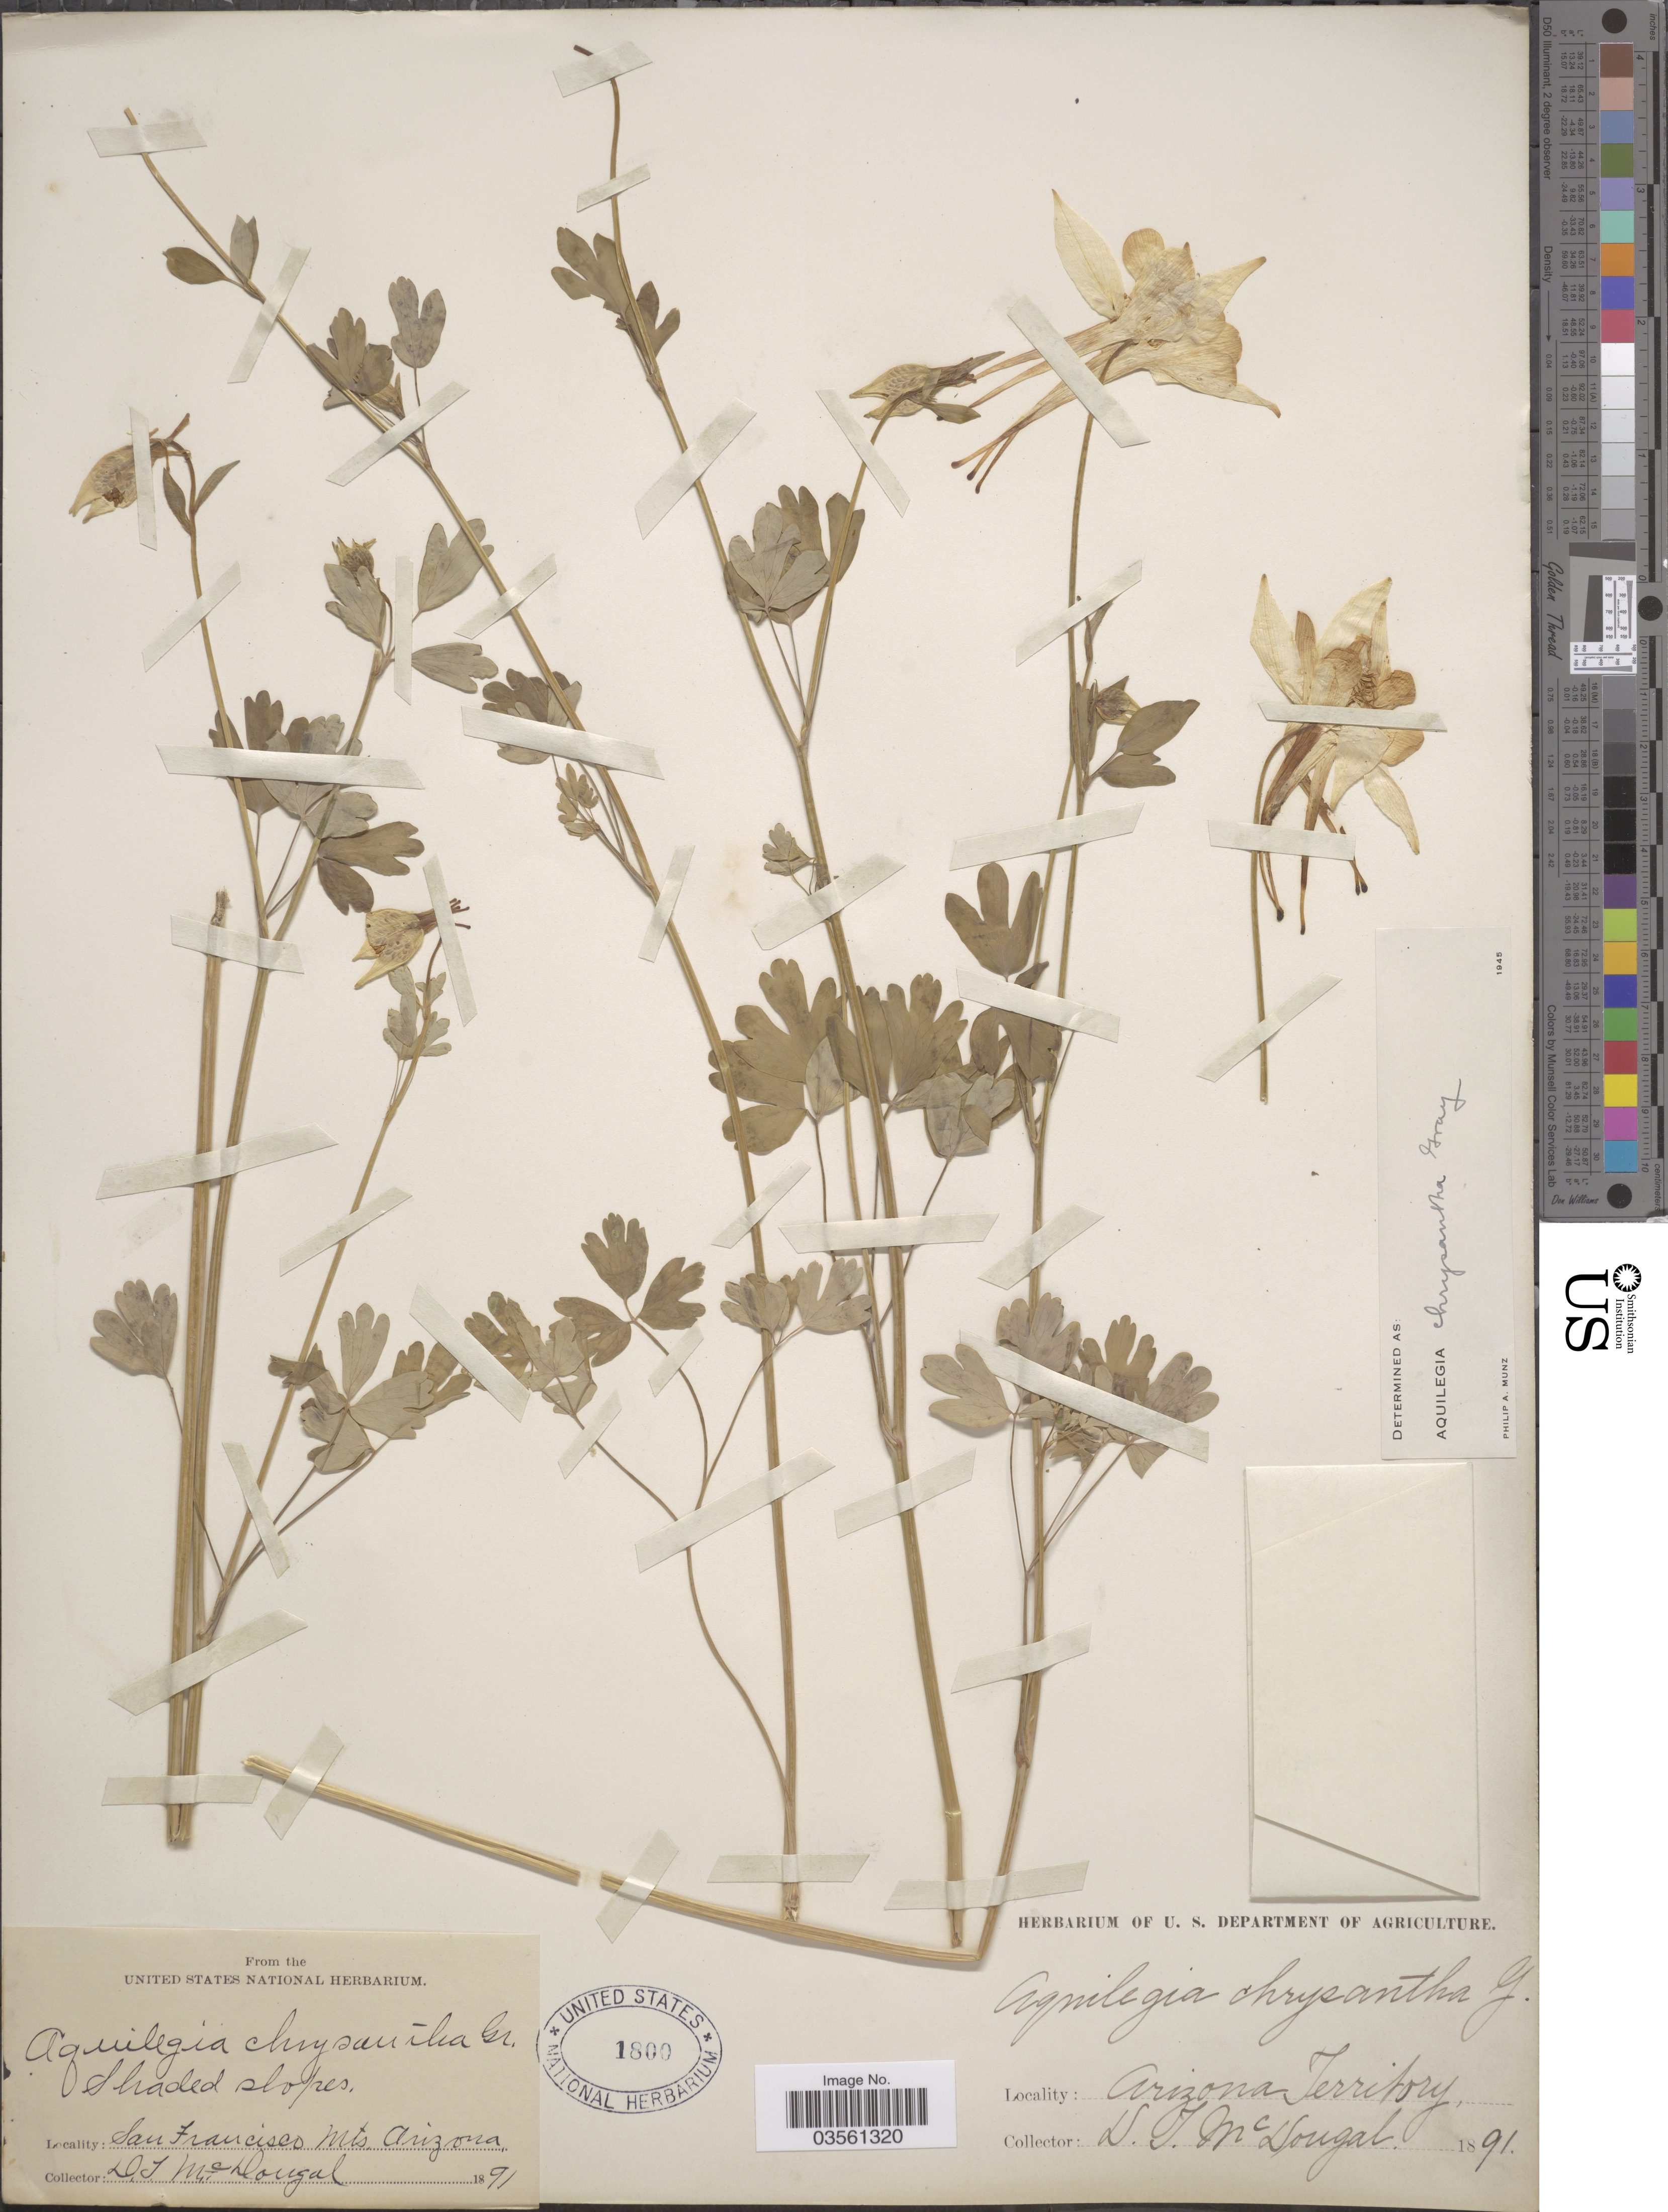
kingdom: Plantae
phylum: Tracheophyta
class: Magnoliopsida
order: Ranunculales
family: Ranunculaceae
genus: Aquilegia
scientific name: Aquilegia chrysantha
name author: A. Gray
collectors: D. McDougal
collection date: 1891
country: United States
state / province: Arizona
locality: San Francisco Mts.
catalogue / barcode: US 1800